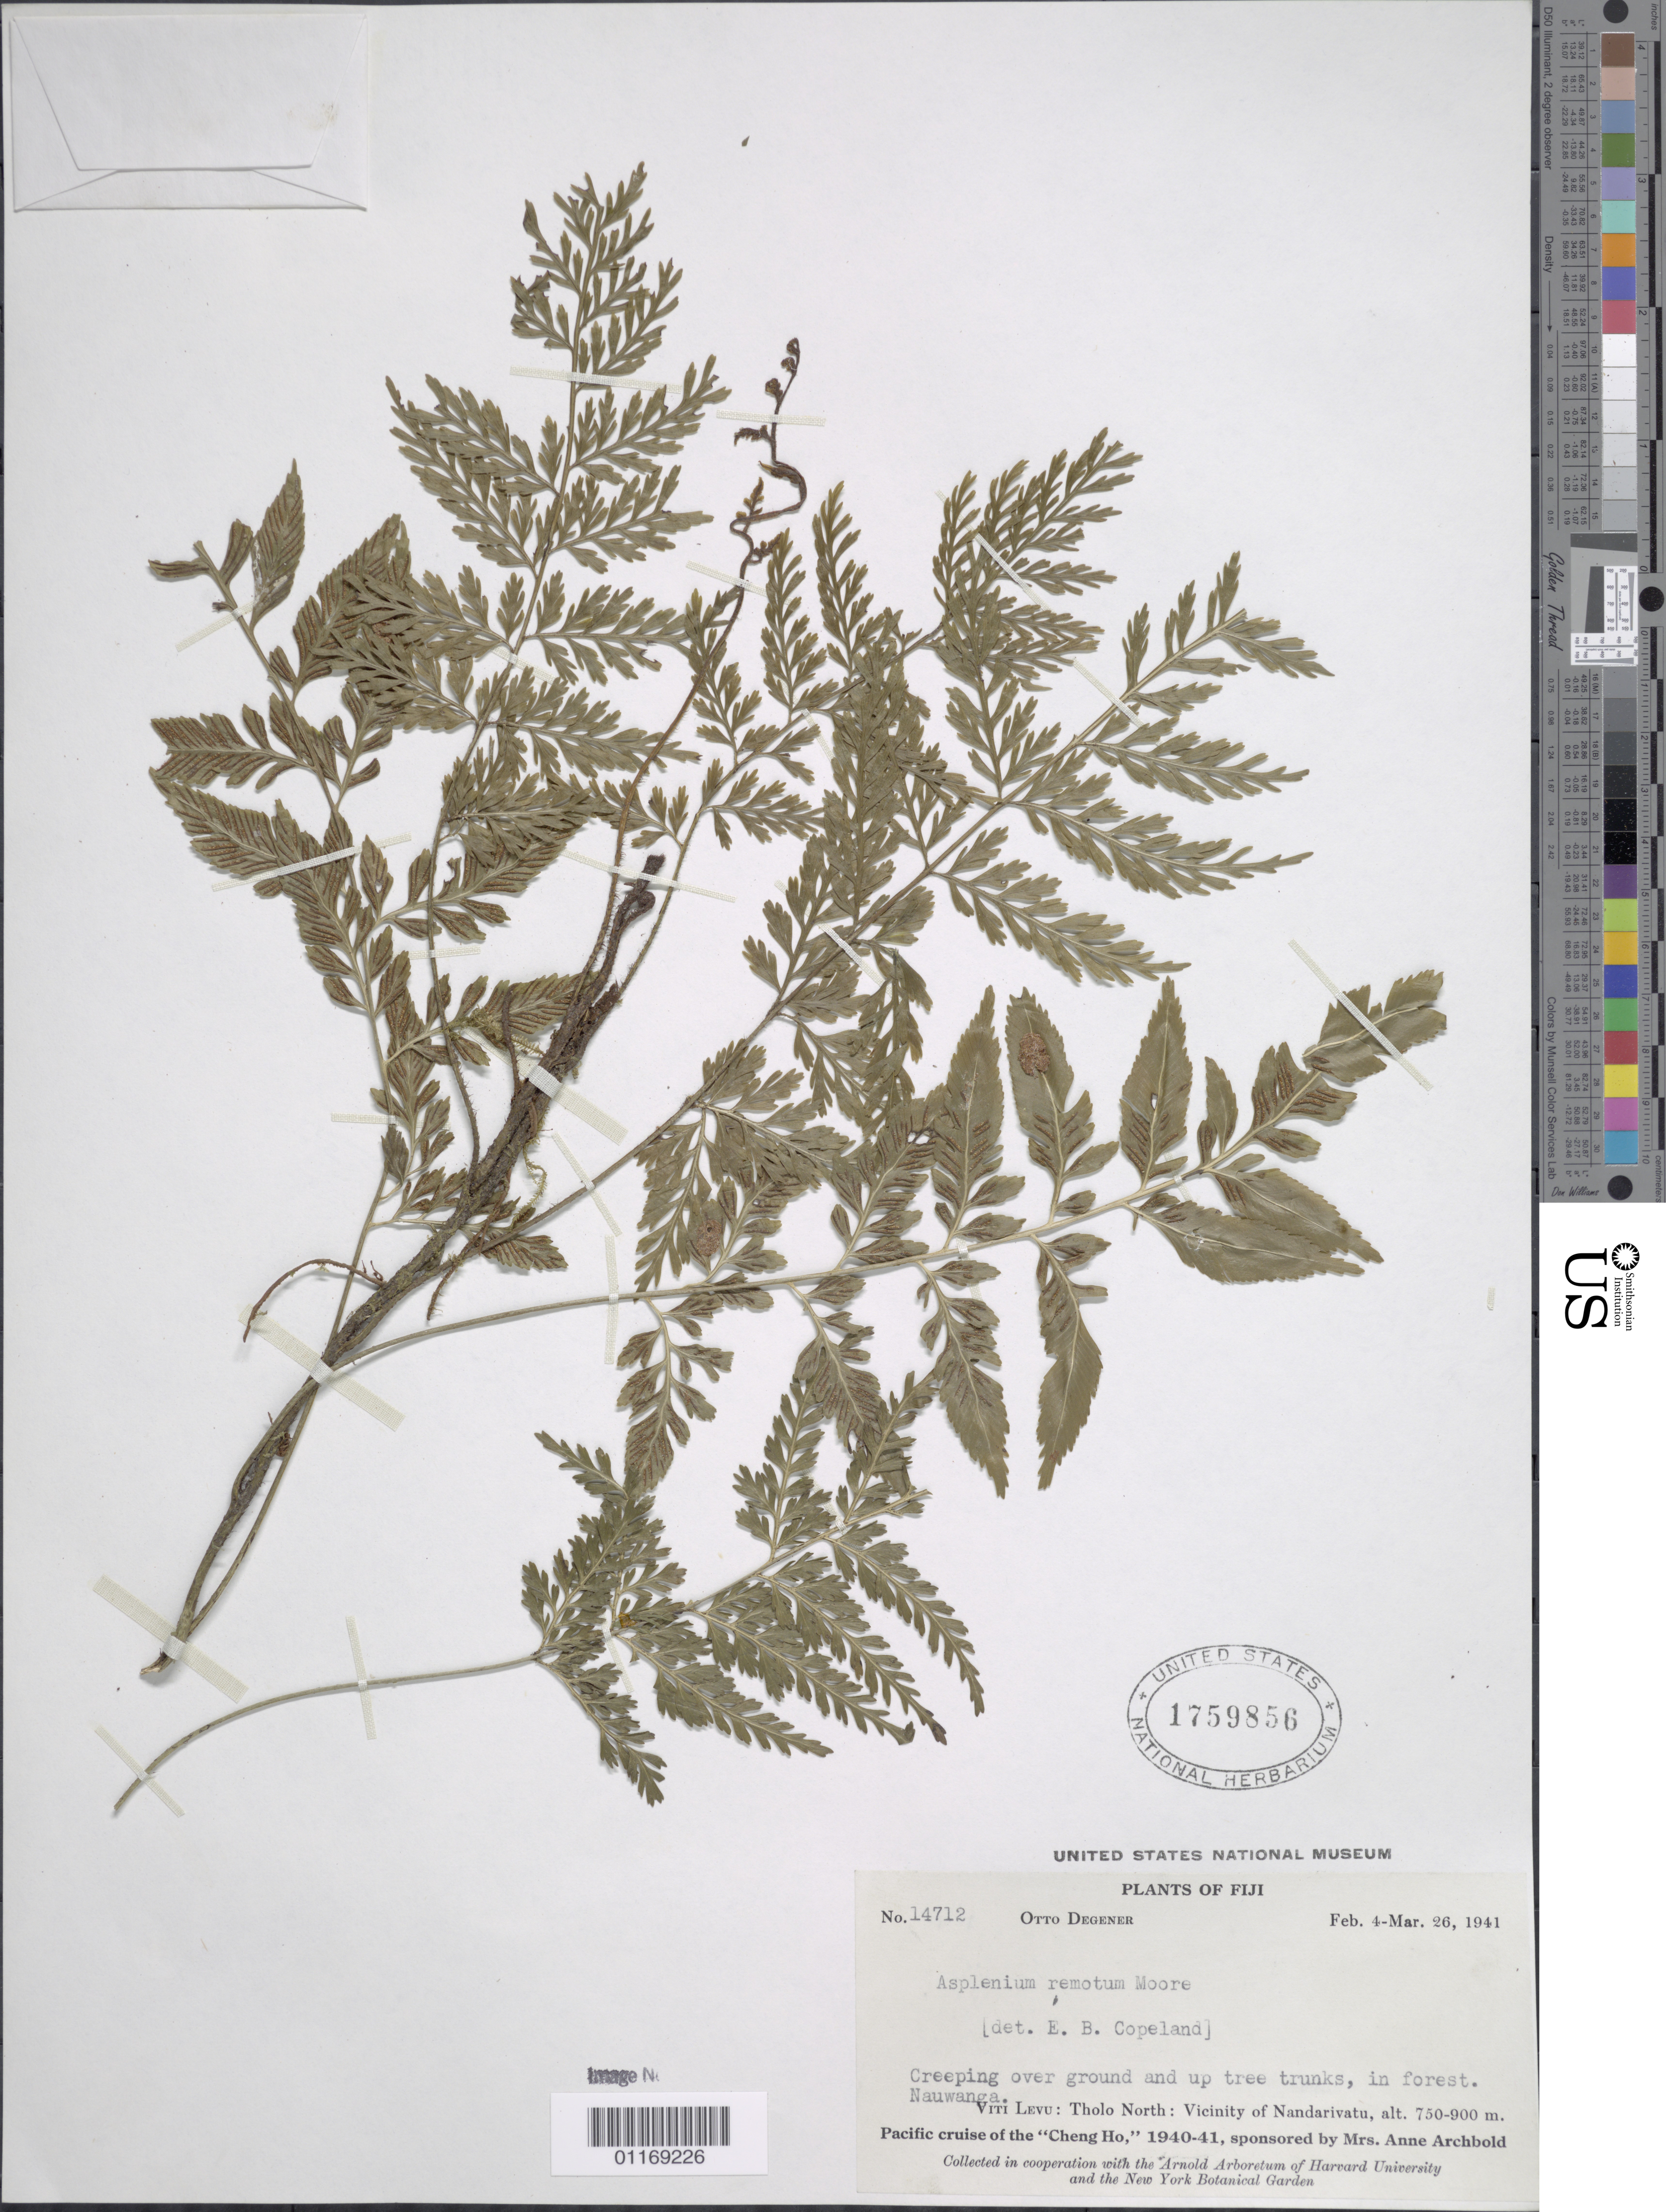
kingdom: Plantae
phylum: Tracheophyta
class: Polypodiopsida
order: Polypodiales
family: Aspleniaceae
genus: Asplenium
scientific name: Asplenium remotum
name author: T. Moore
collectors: O. Degener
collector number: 14712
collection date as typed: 04 Feb 1941 to 26 Mar 1941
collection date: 1941-02-04/1941-03-26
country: Fiji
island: Viti Levu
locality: Tholo North, vicinity of Nandarivatu.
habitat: Forest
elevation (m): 750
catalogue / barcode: US 1759856